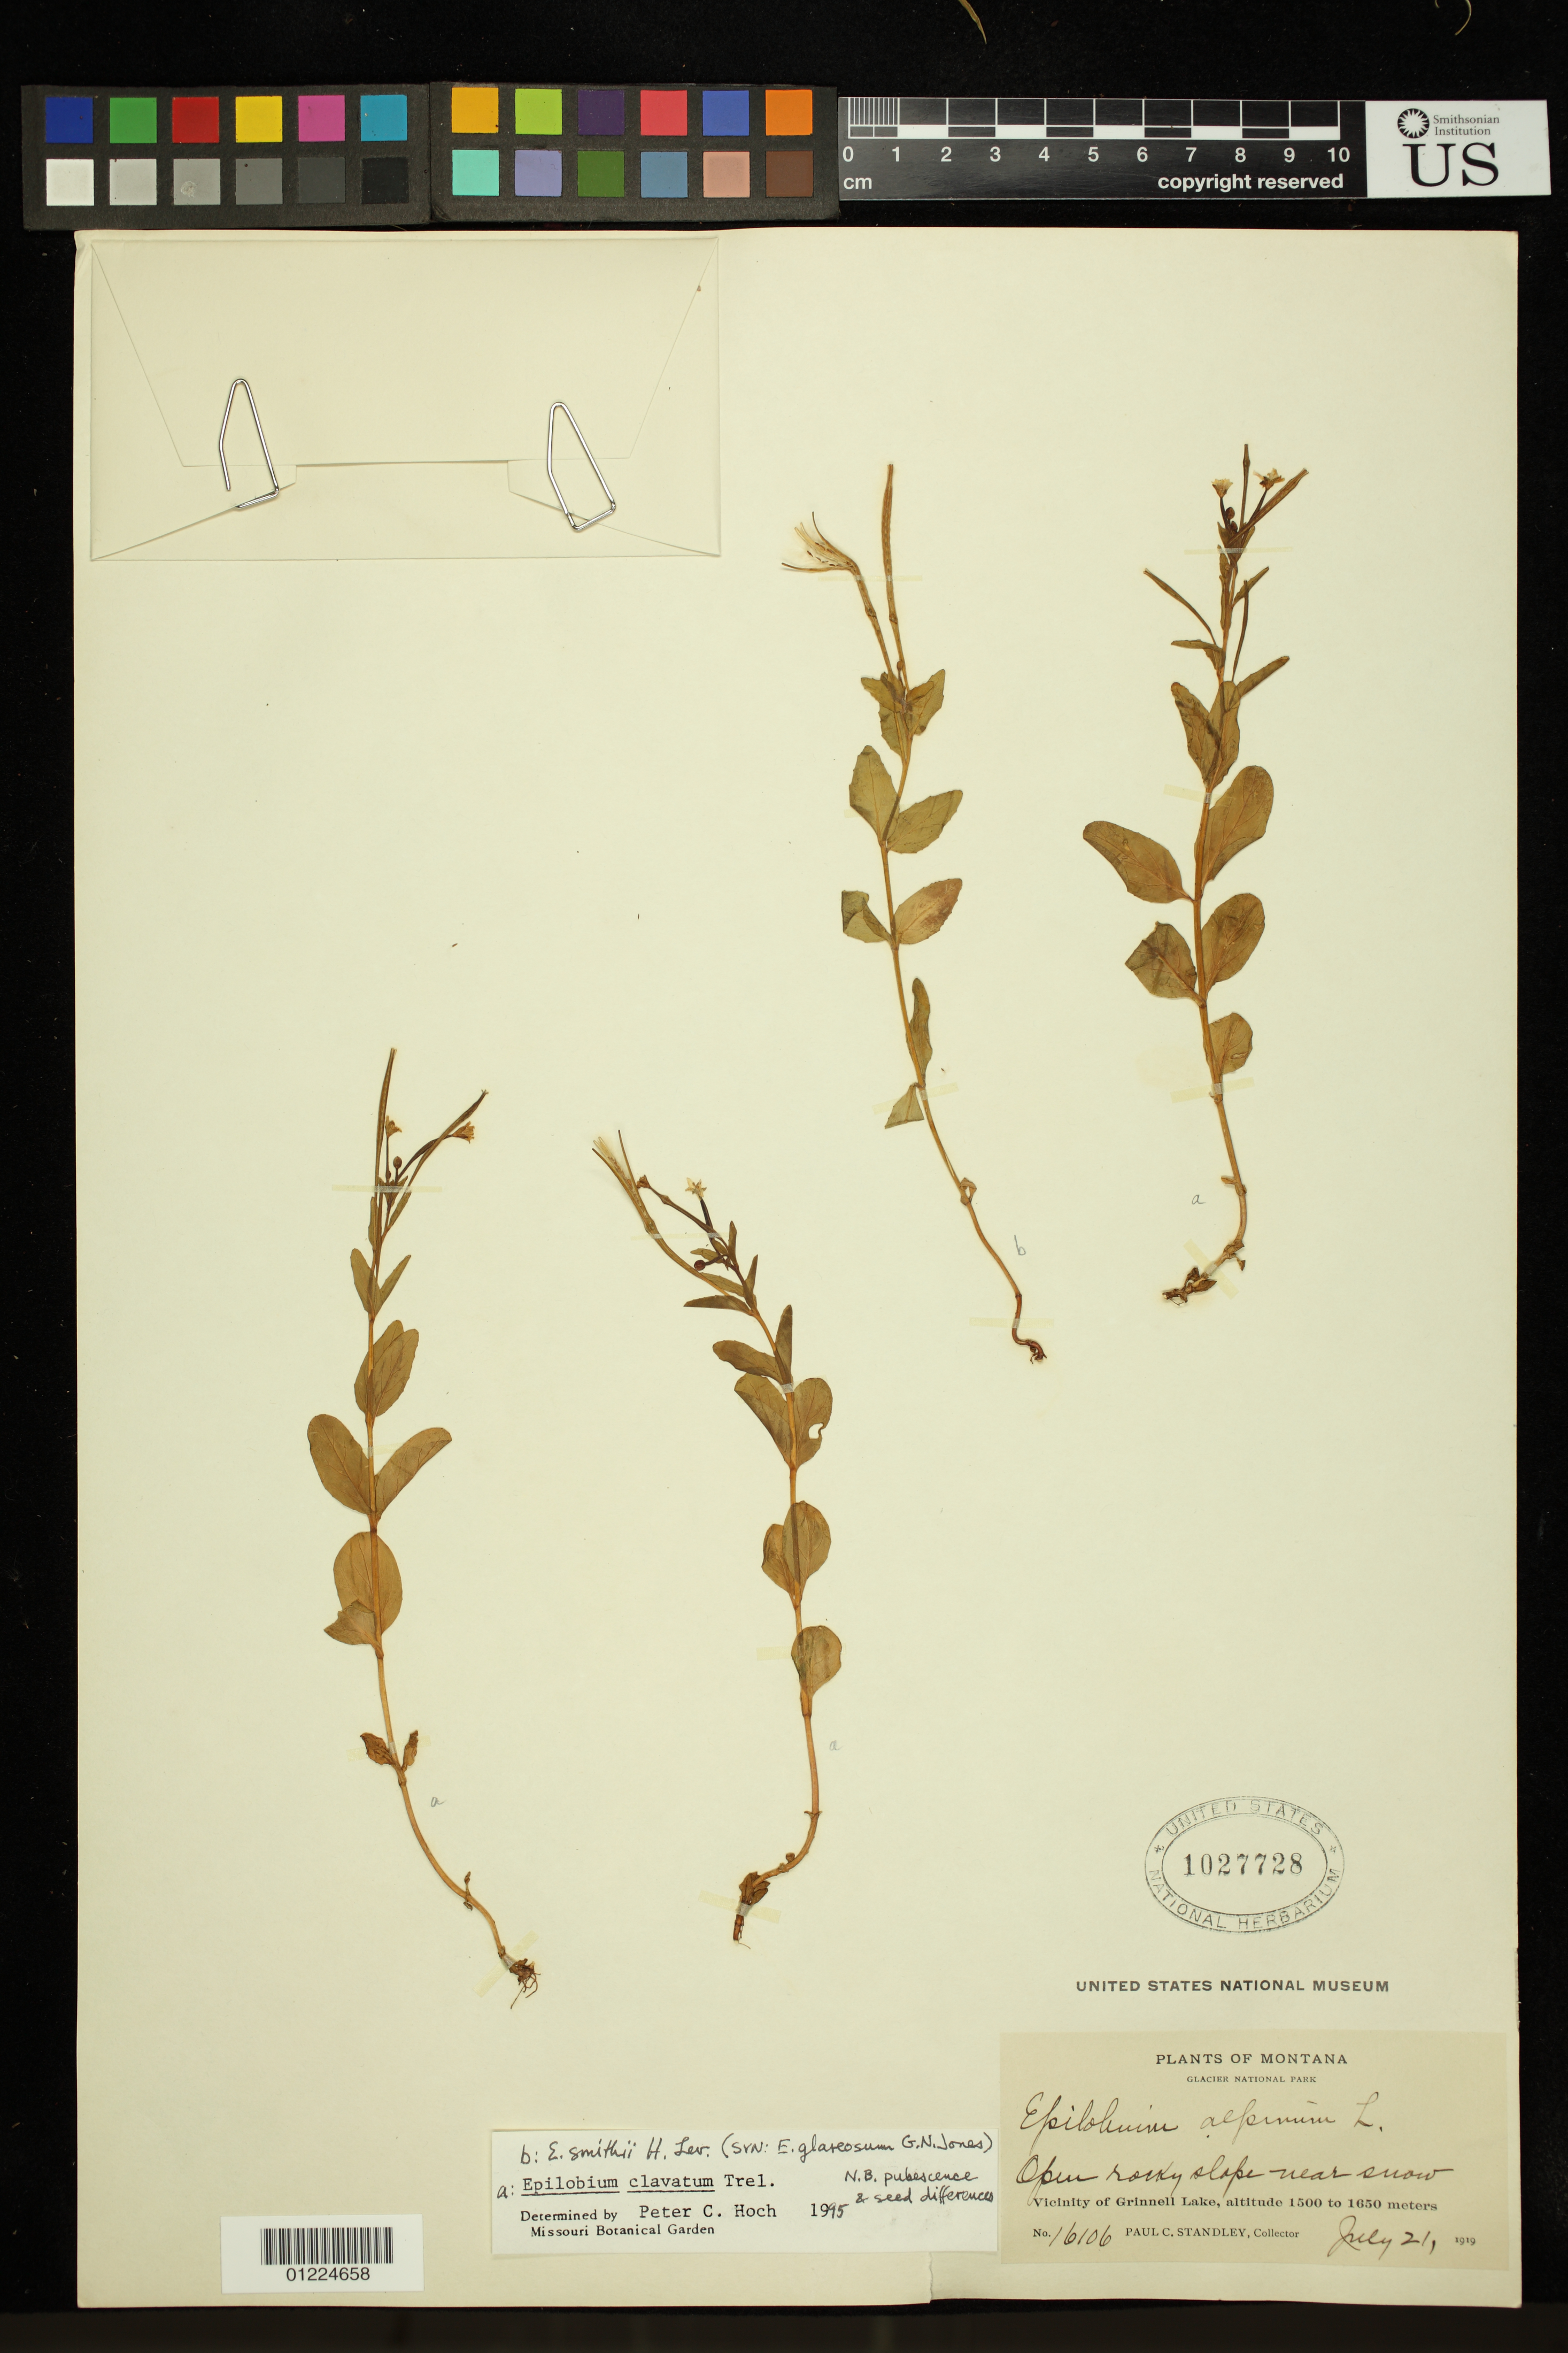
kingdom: Plantae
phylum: Tracheophyta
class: Magnoliopsida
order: Myrtales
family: Onagraceae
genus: Epilobium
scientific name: Epilobium clavatum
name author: Hausskn.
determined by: Hoch, P. C.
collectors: P. C. Standley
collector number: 16106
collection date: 1919-07-21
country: United States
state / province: Montana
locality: Vicinity of Grinnell Lake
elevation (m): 1500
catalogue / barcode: US 1027728